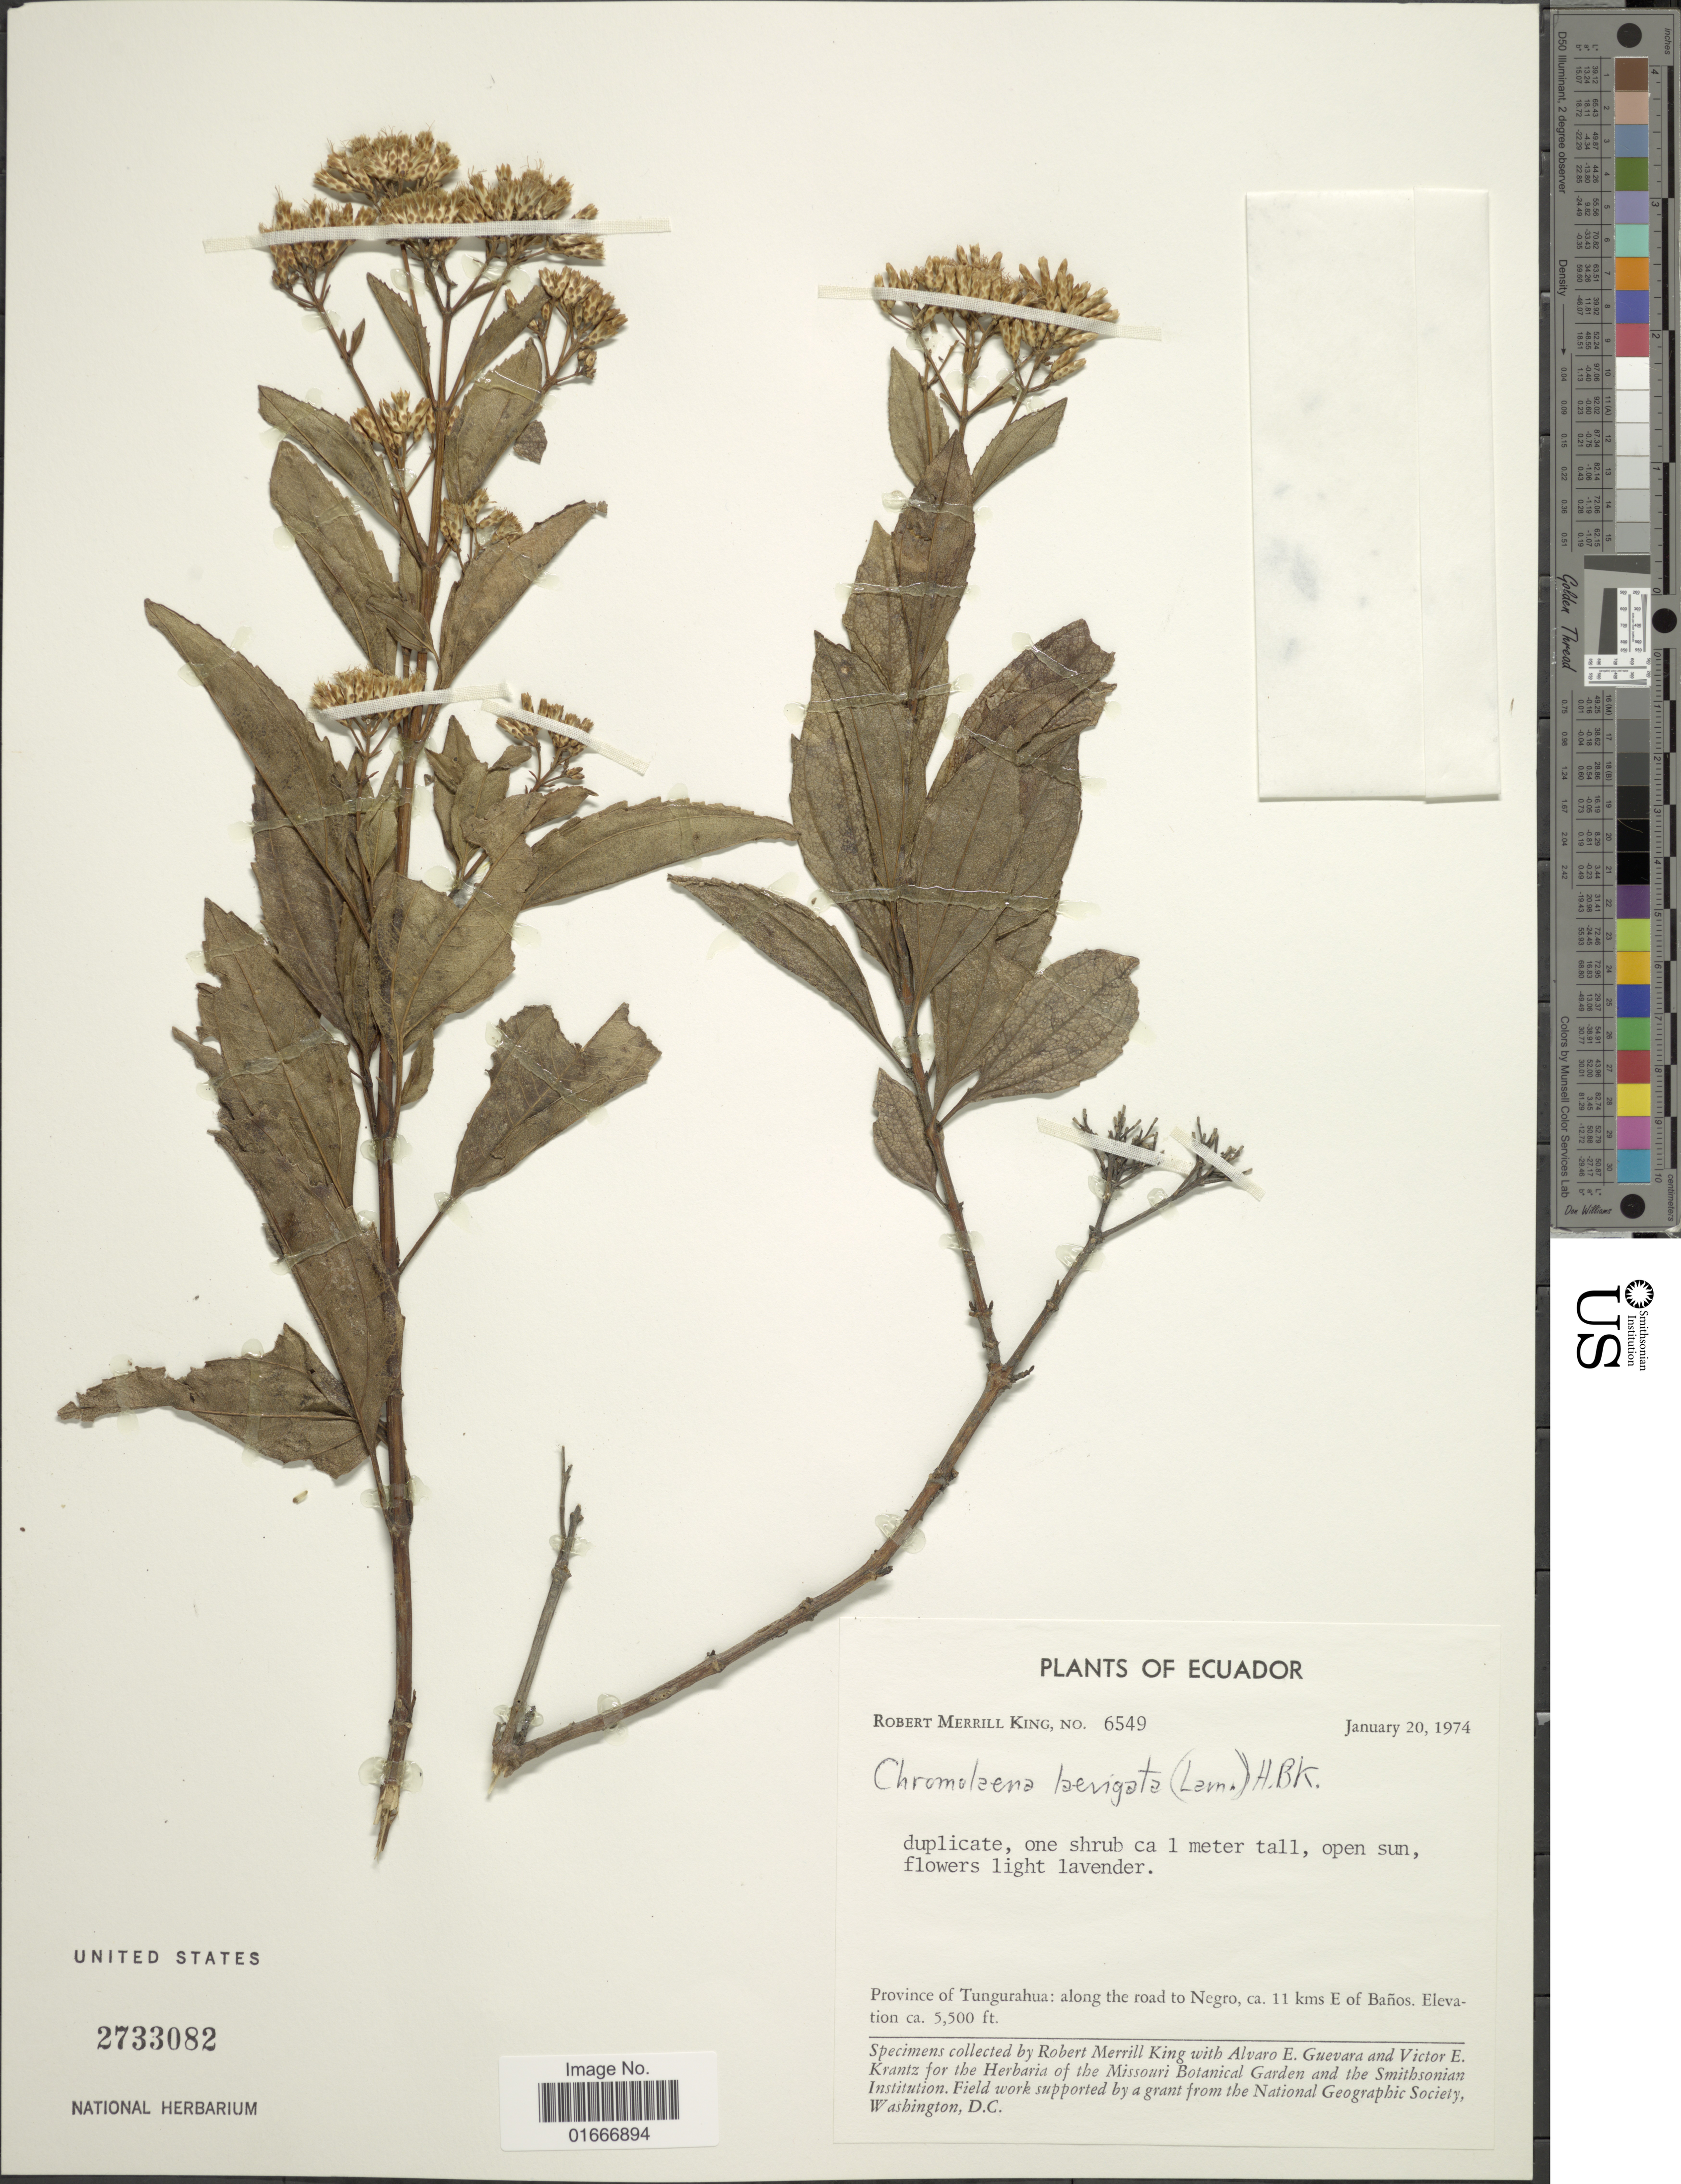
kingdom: Plantae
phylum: Tracheophyta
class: Magnoliopsida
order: Asterales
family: Asteraceae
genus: Chromolaena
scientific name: Chromolaena laevigata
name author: (Lam.) R.M. King & H. Rob.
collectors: R. M. King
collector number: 6549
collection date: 1974-01-20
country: Ecuador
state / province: Tungurahua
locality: Ecuador. Province of Tungurahua: along the road to Negro, ca. 11 kms E of Baños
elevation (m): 1676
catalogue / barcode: US 2733082